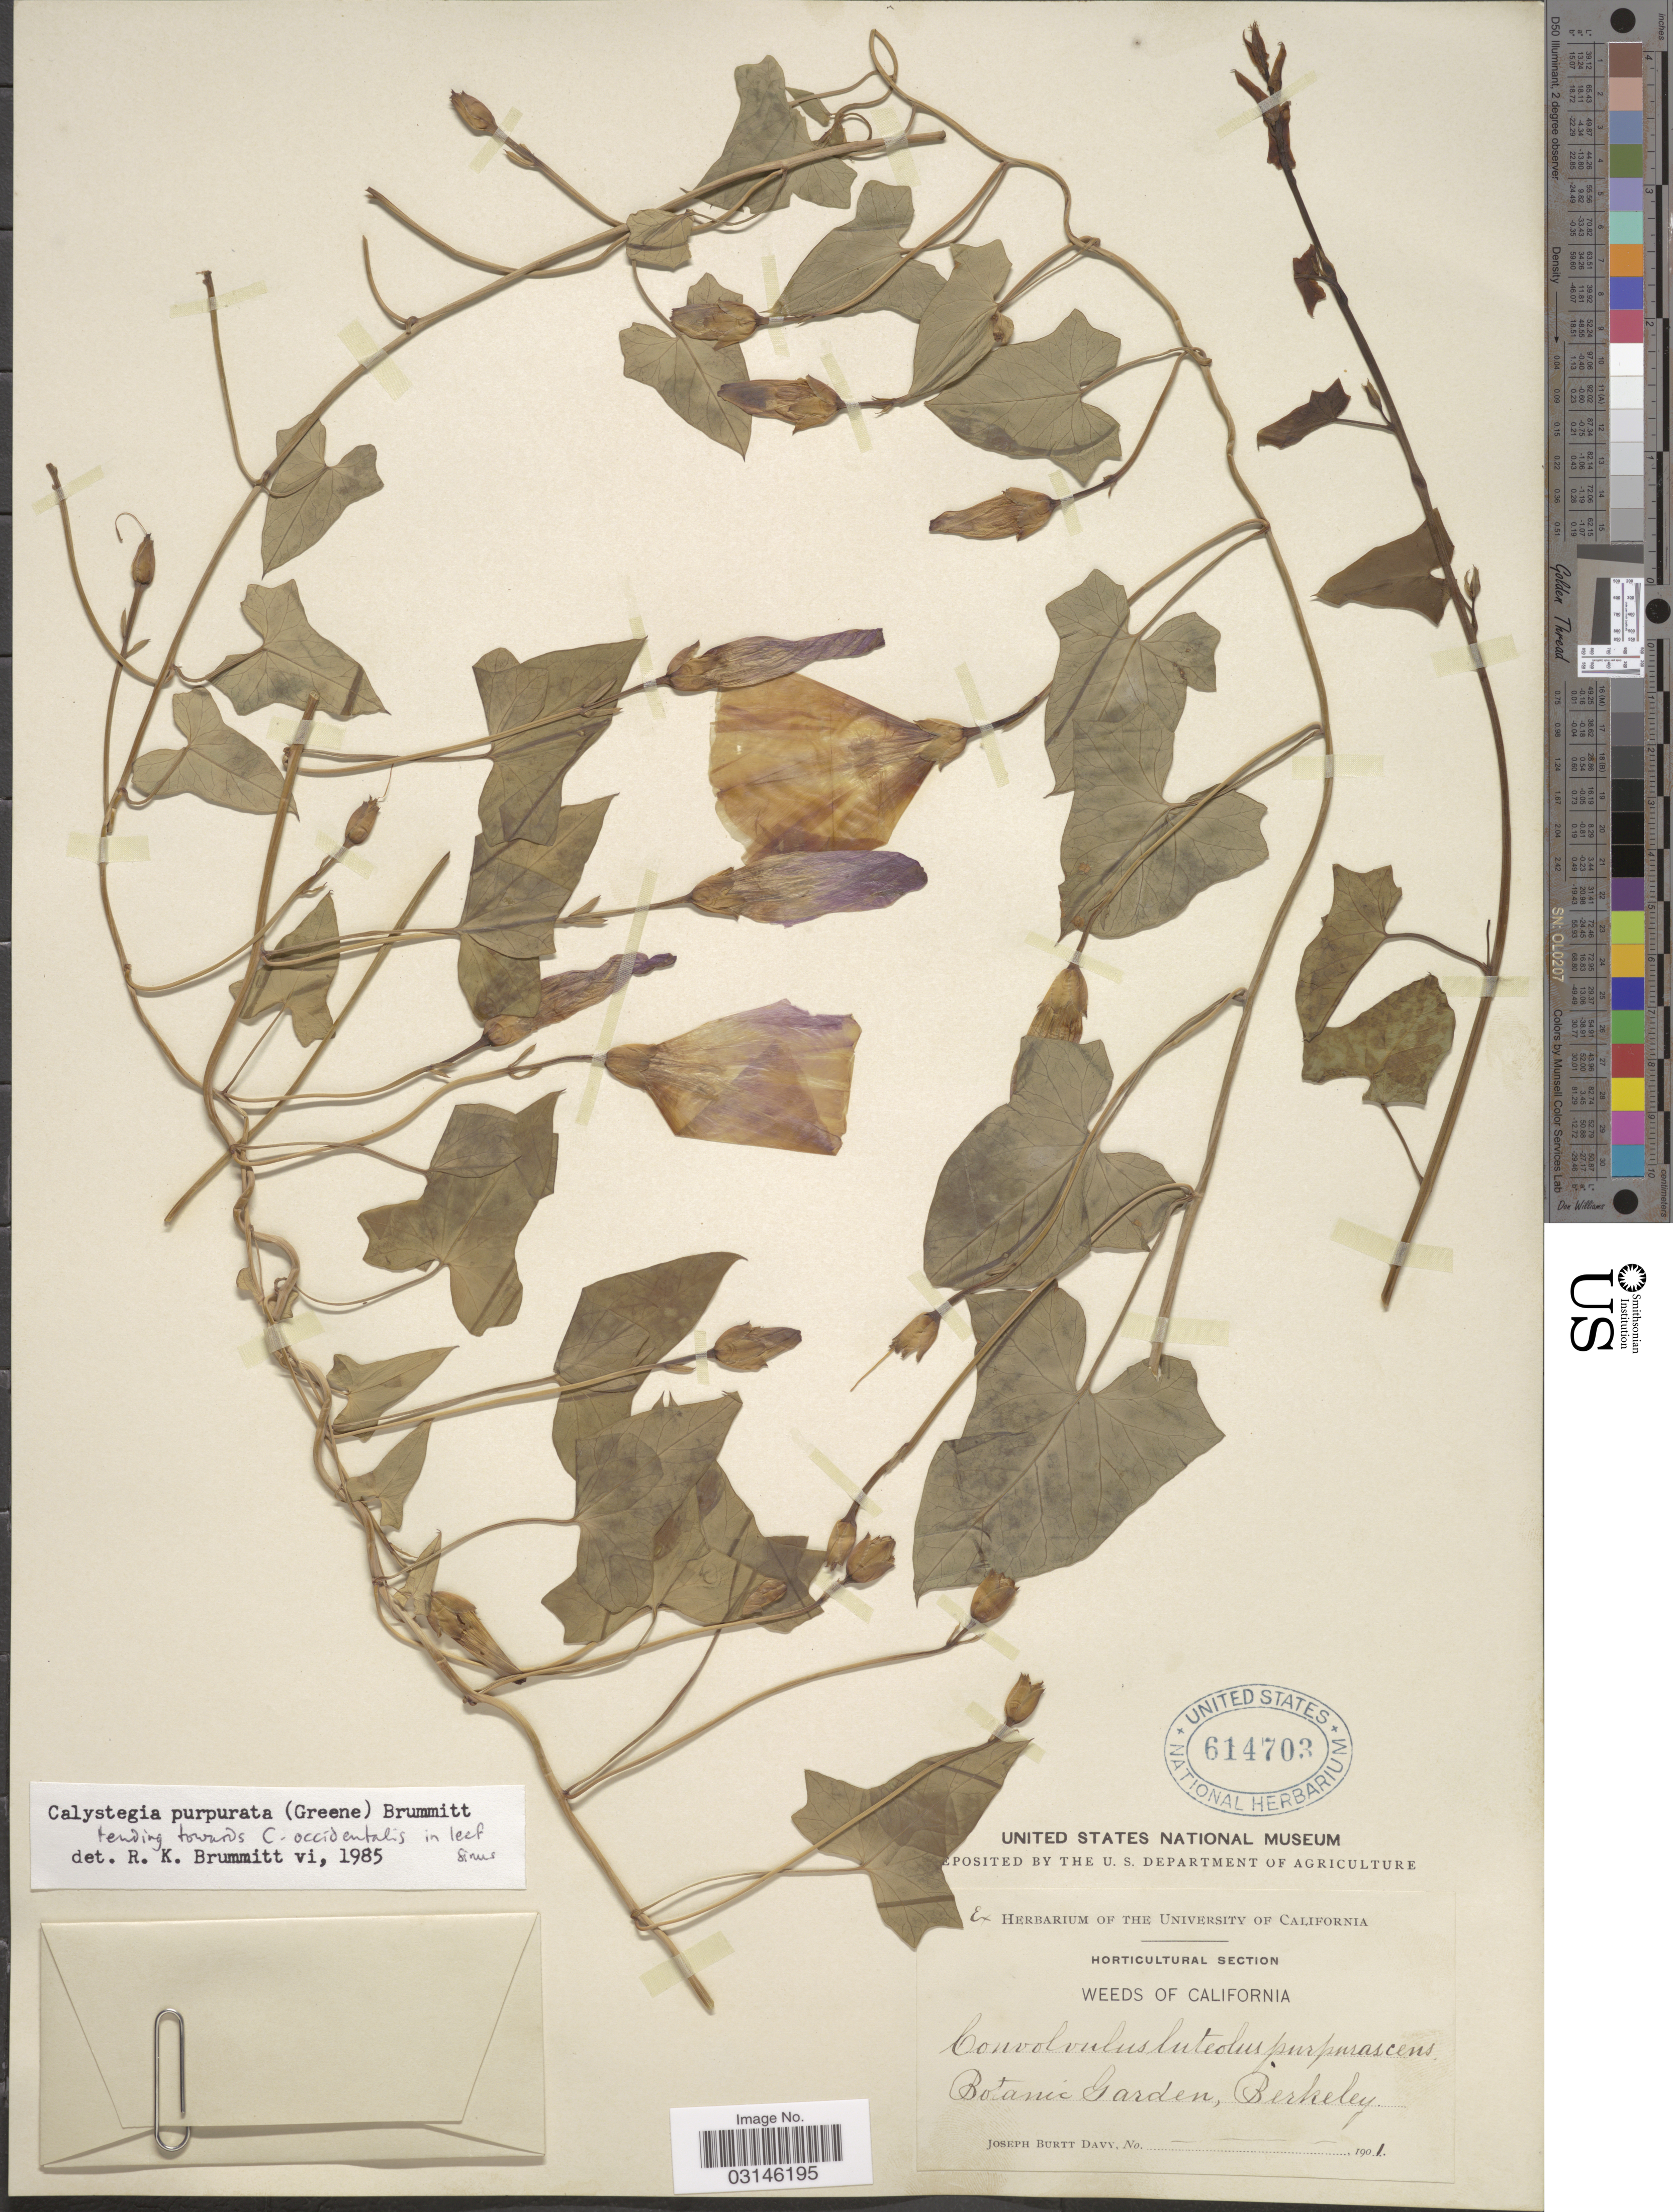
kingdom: Plantae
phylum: Tracheophyta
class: Magnoliopsida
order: Solanales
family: Convolvulaceae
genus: Calystegia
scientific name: Calystegia purpurata subsp. purpurata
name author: (Greene) Brummitt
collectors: J. Burtt Davy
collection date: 1901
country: United States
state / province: California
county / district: Alameda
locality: Botanic Garden, Berkeley.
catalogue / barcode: US 614703